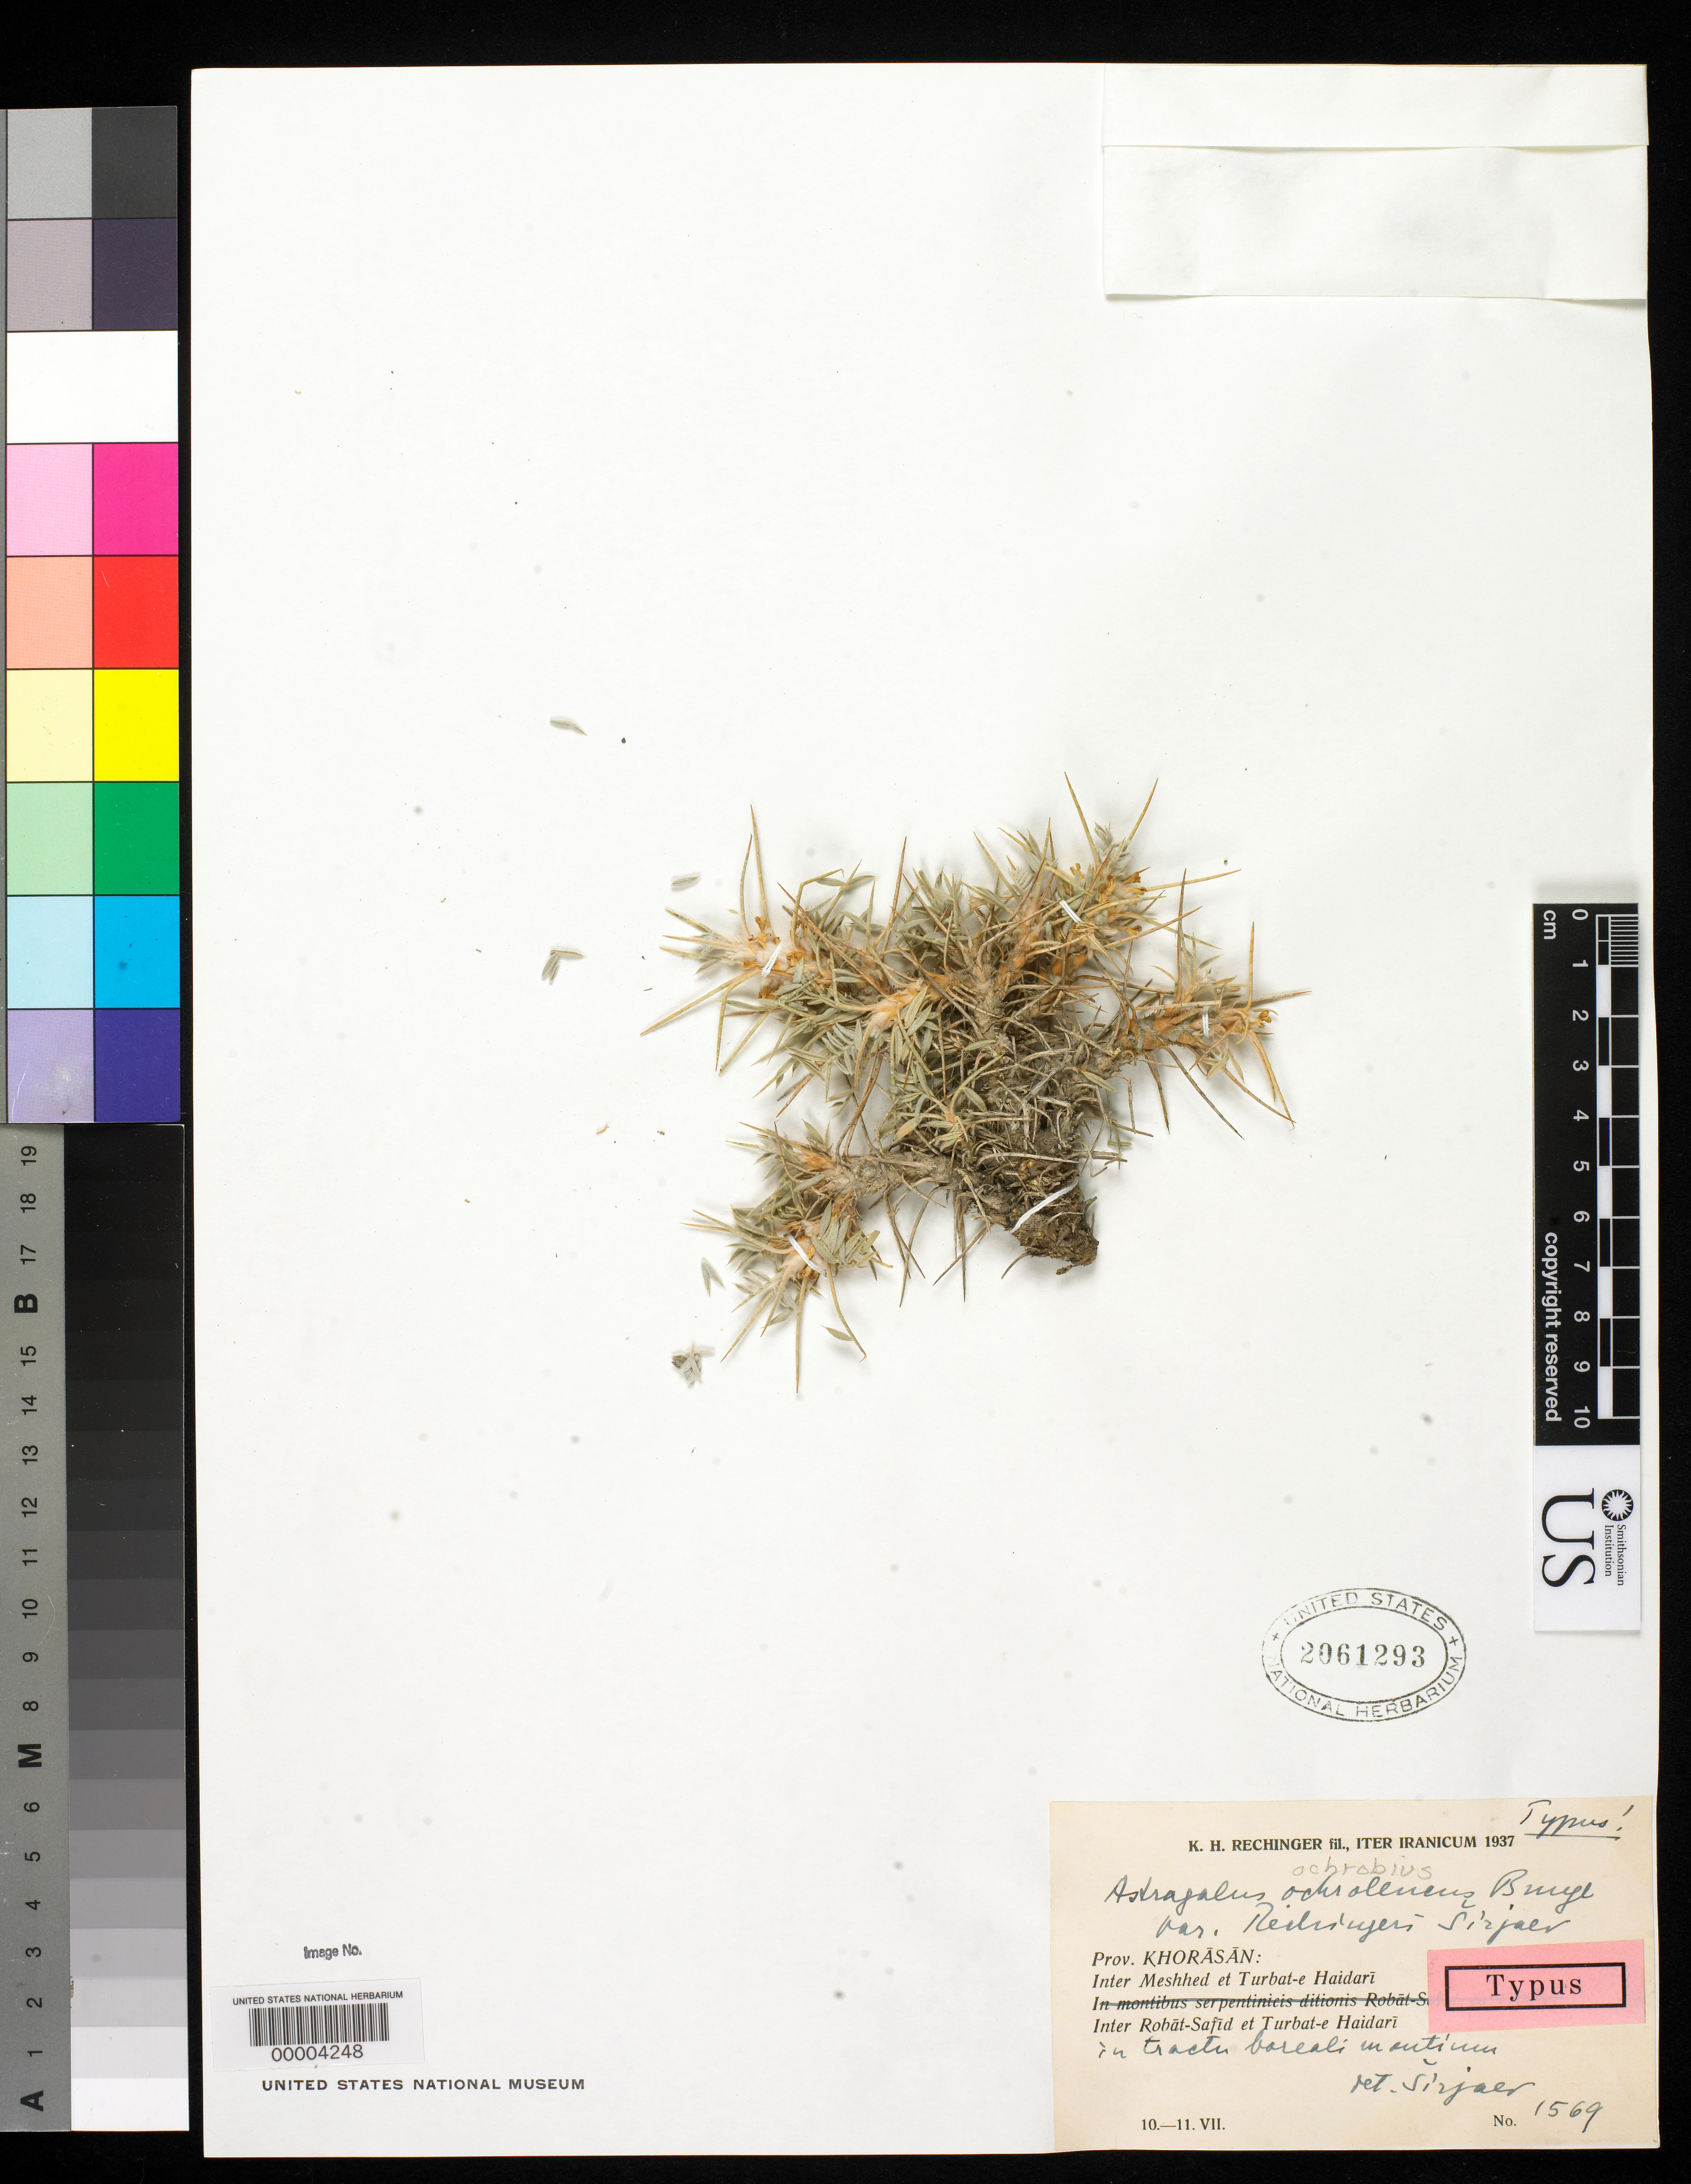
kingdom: Plantae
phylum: Tracheophyta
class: Magnoliopsida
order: Fabales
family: Fabaceae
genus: Astragalus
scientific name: Astragalus ochrobius var. rechingeri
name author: Širj.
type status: Isotype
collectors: K. H. Rechinger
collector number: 1569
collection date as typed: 10 Jul 1937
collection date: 1937-07-10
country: Iran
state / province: Khorasan [obsolete]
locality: Between Meshhed and Torbat-e-Haidari.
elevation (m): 2000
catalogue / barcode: US 2061293